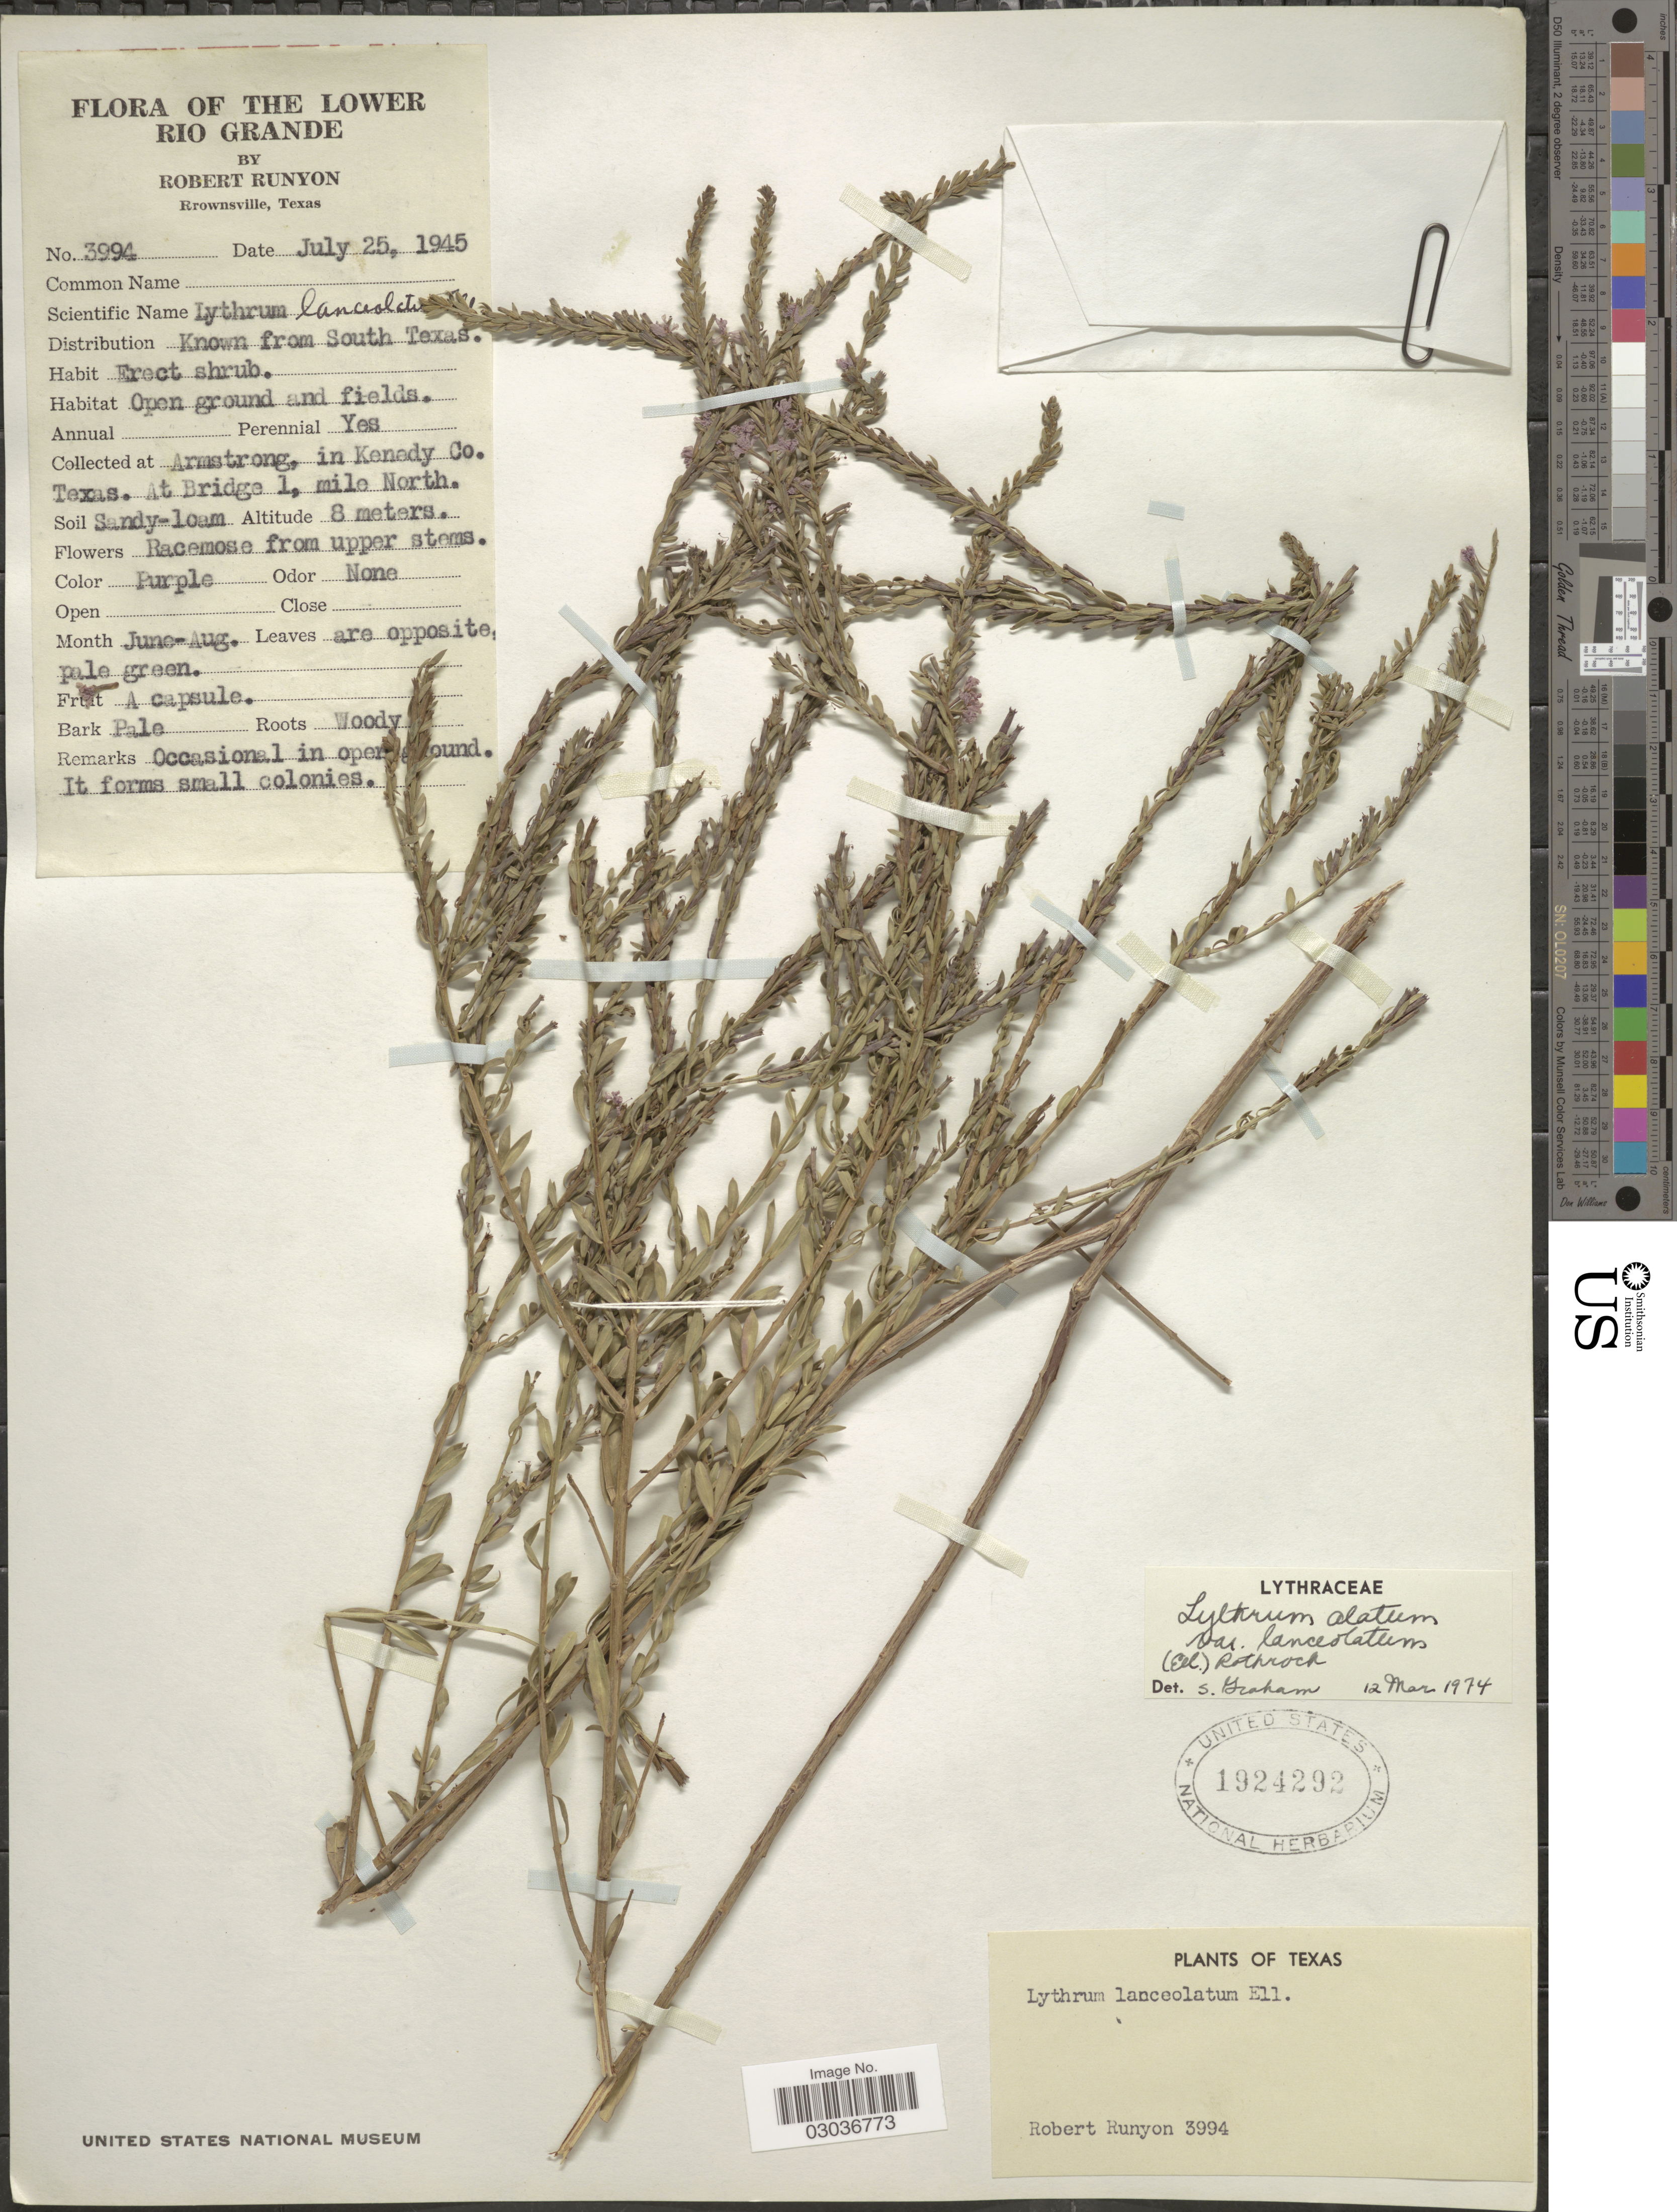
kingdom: Plantae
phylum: Tracheophyta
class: Magnoliopsida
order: Myrtales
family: Lythraceae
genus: Lythrum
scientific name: Lythrum alatum var. lanceolatum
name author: (Elliott) A. Gray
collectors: R. Runyon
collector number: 3994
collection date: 1945-07-25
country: United States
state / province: Texas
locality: Armstrong, in Kenedy Co. At Bridge 1, mile North.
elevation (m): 8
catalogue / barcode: US 1924292